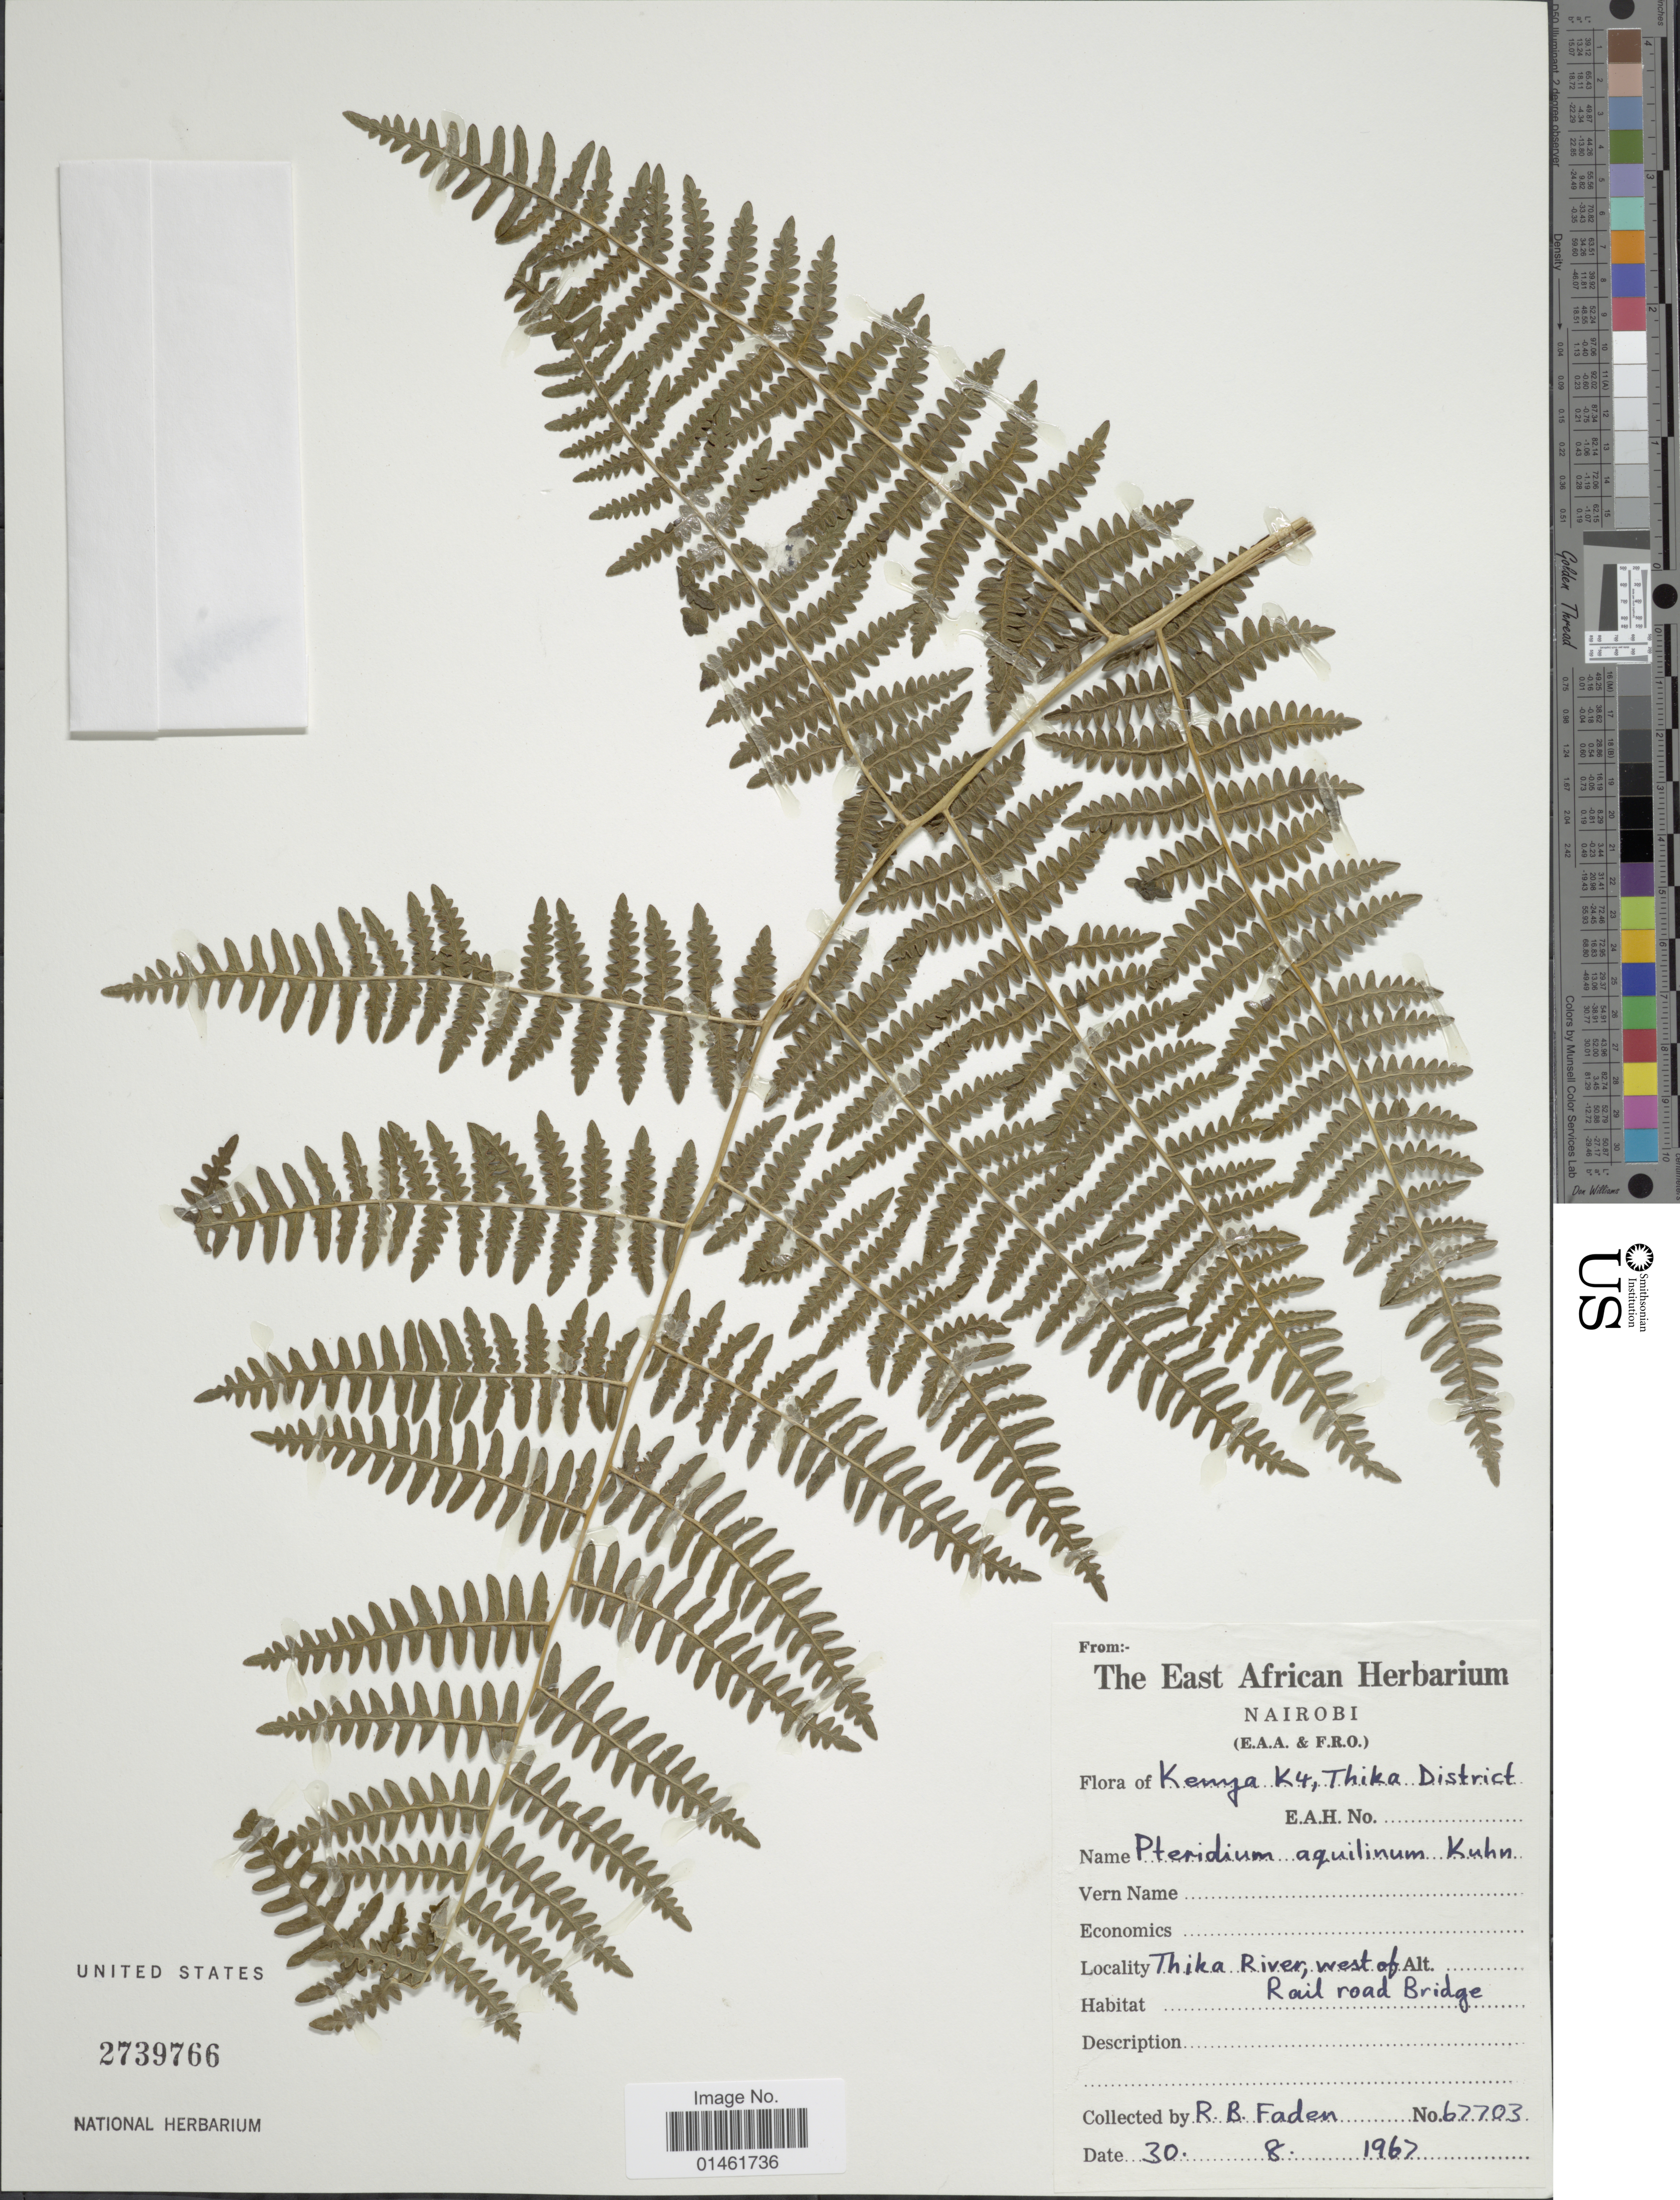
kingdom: Plantae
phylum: Tracheophyta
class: Polypodiopsida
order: Polypodiales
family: Dennstaedtiaceae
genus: Pteridium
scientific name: Pteridium aquilinum var. typicum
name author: R.M. Tryon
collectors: R. B. Faden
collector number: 67703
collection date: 1967-08-30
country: Kenya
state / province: Nairobi Area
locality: Kenya K4, Thika District, Thika River, west of Rail road bridge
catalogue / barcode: US 2739766